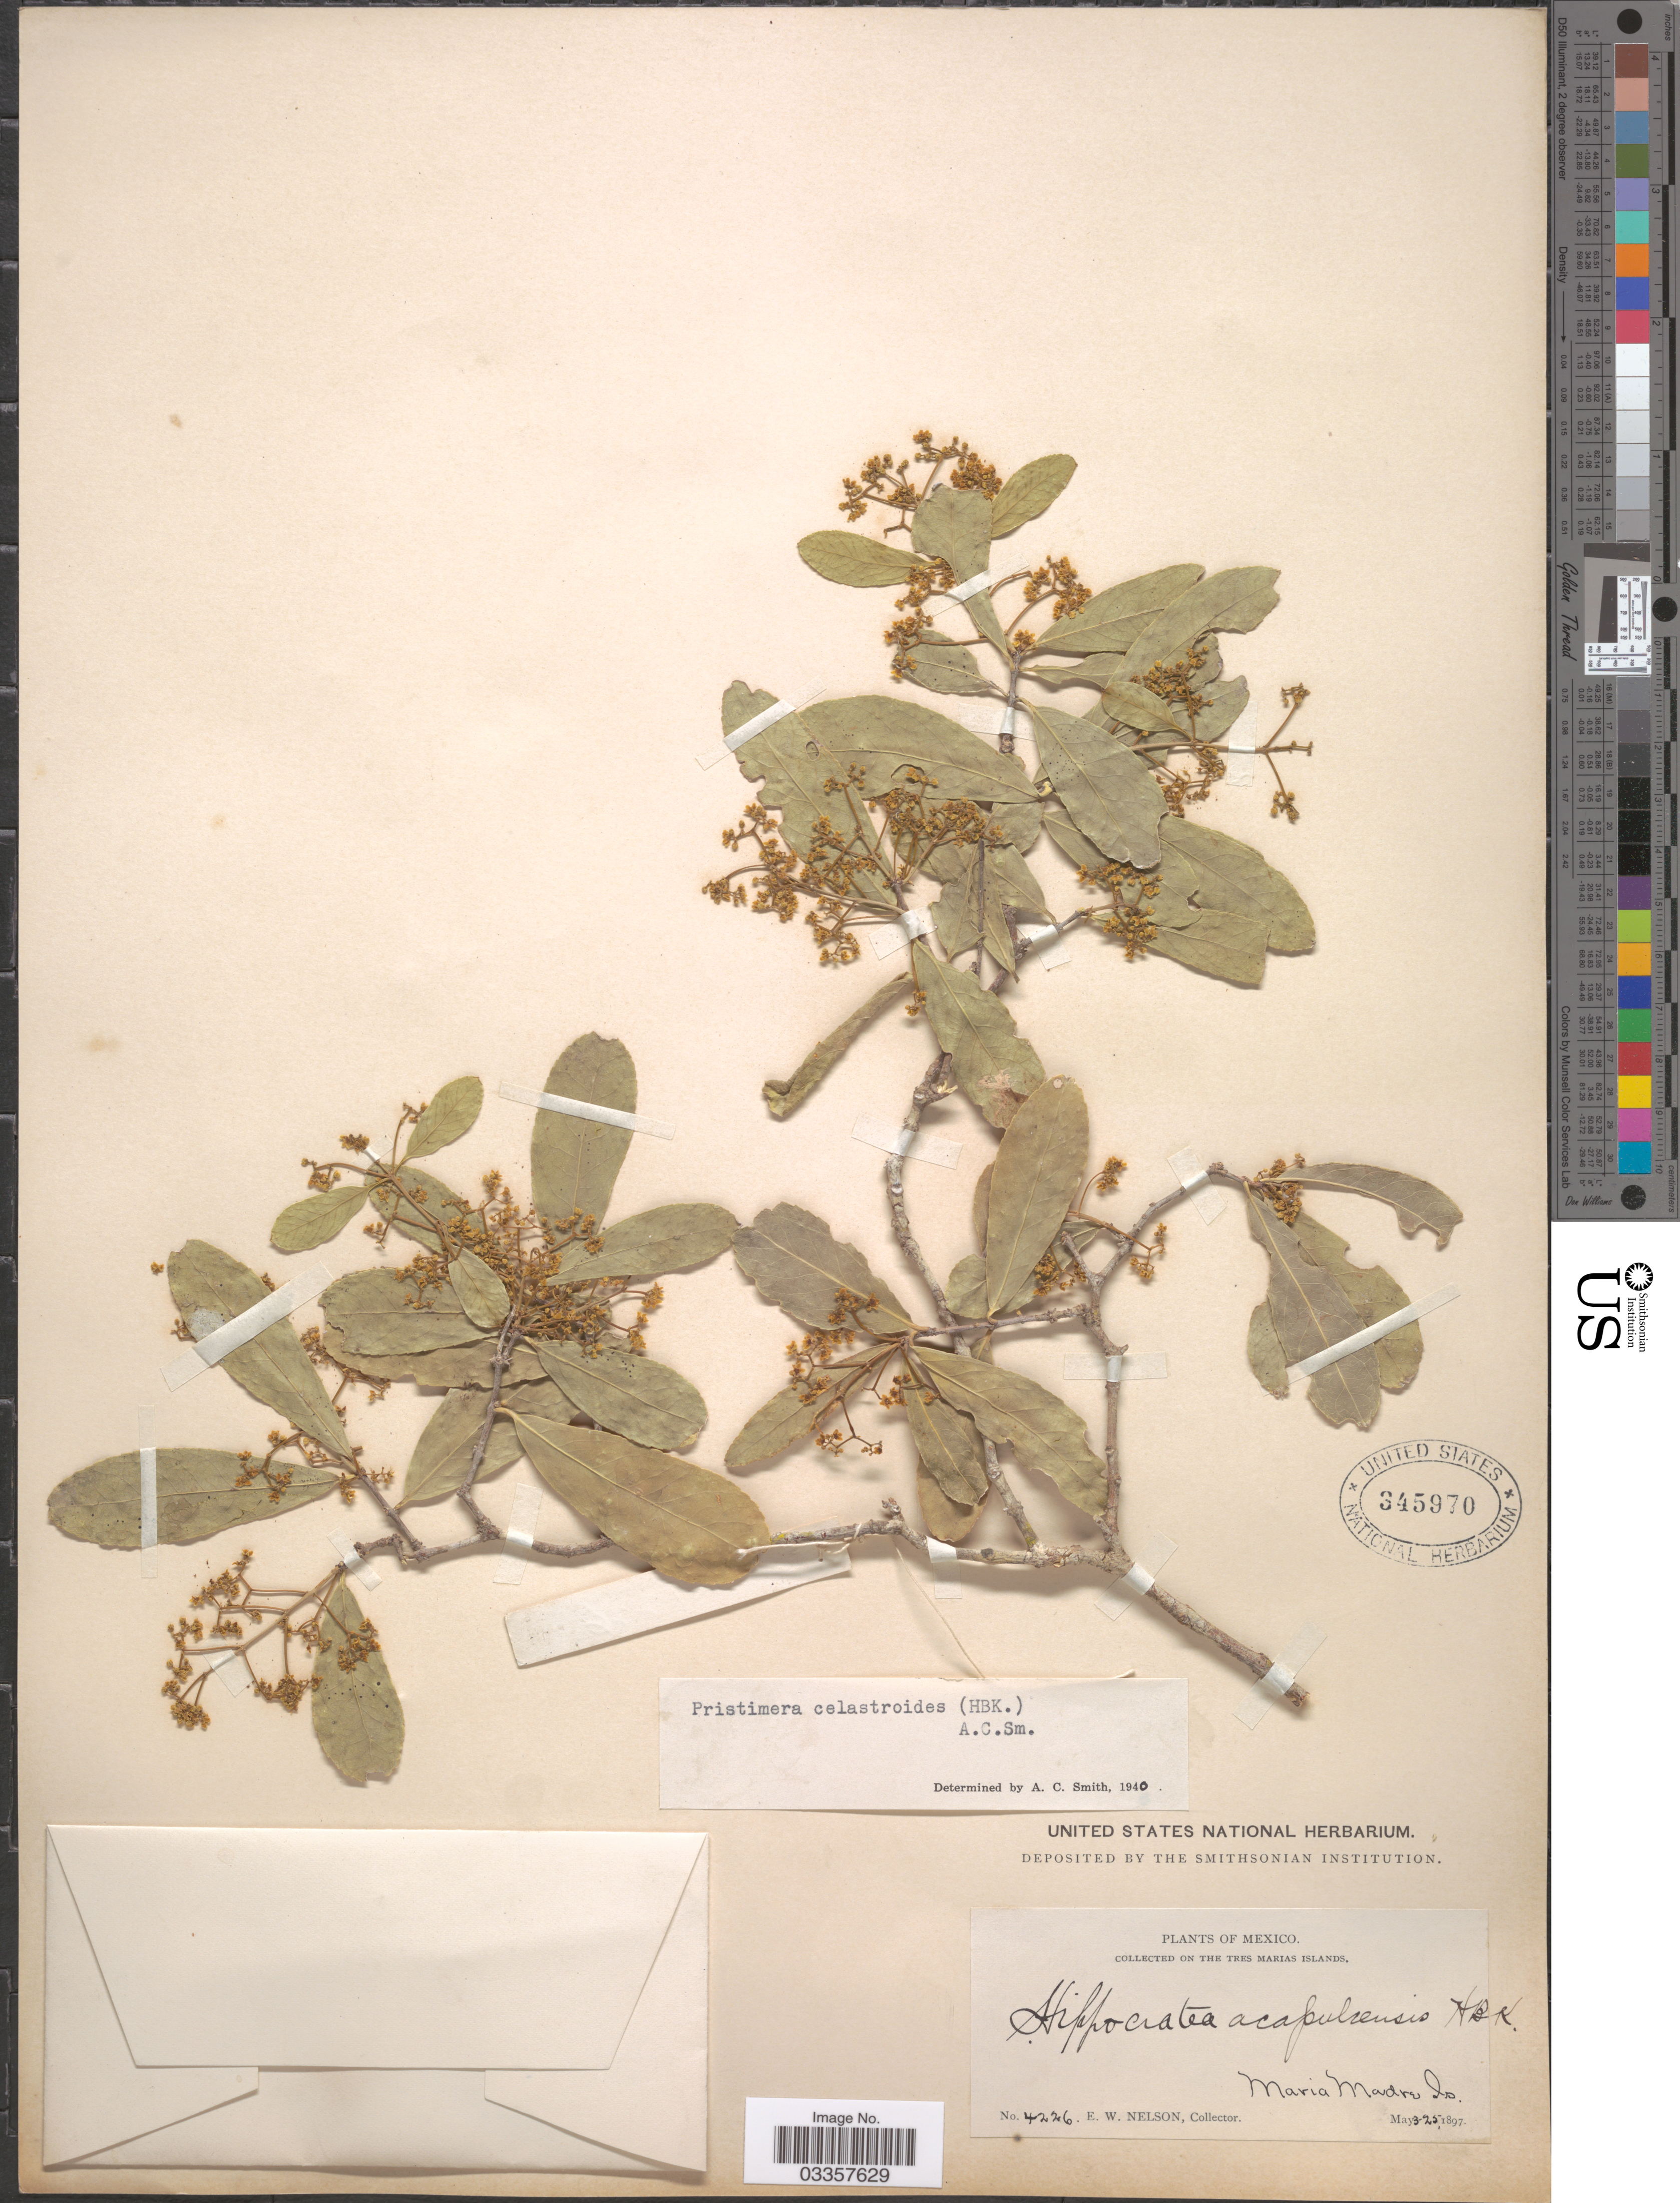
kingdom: Plantae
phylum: Tracheophyta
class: Magnoliopsida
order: Celastrales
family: Celastraceae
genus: Pristimera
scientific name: Pristimera celastroides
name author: (Kunth) A.C. Sm.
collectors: E. W. Nelson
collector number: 4226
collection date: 1897-05-03/1897-05-25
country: Mexico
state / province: Nayarit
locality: On the Tres Marias Islands. Maria Madre Is.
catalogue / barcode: US 345970